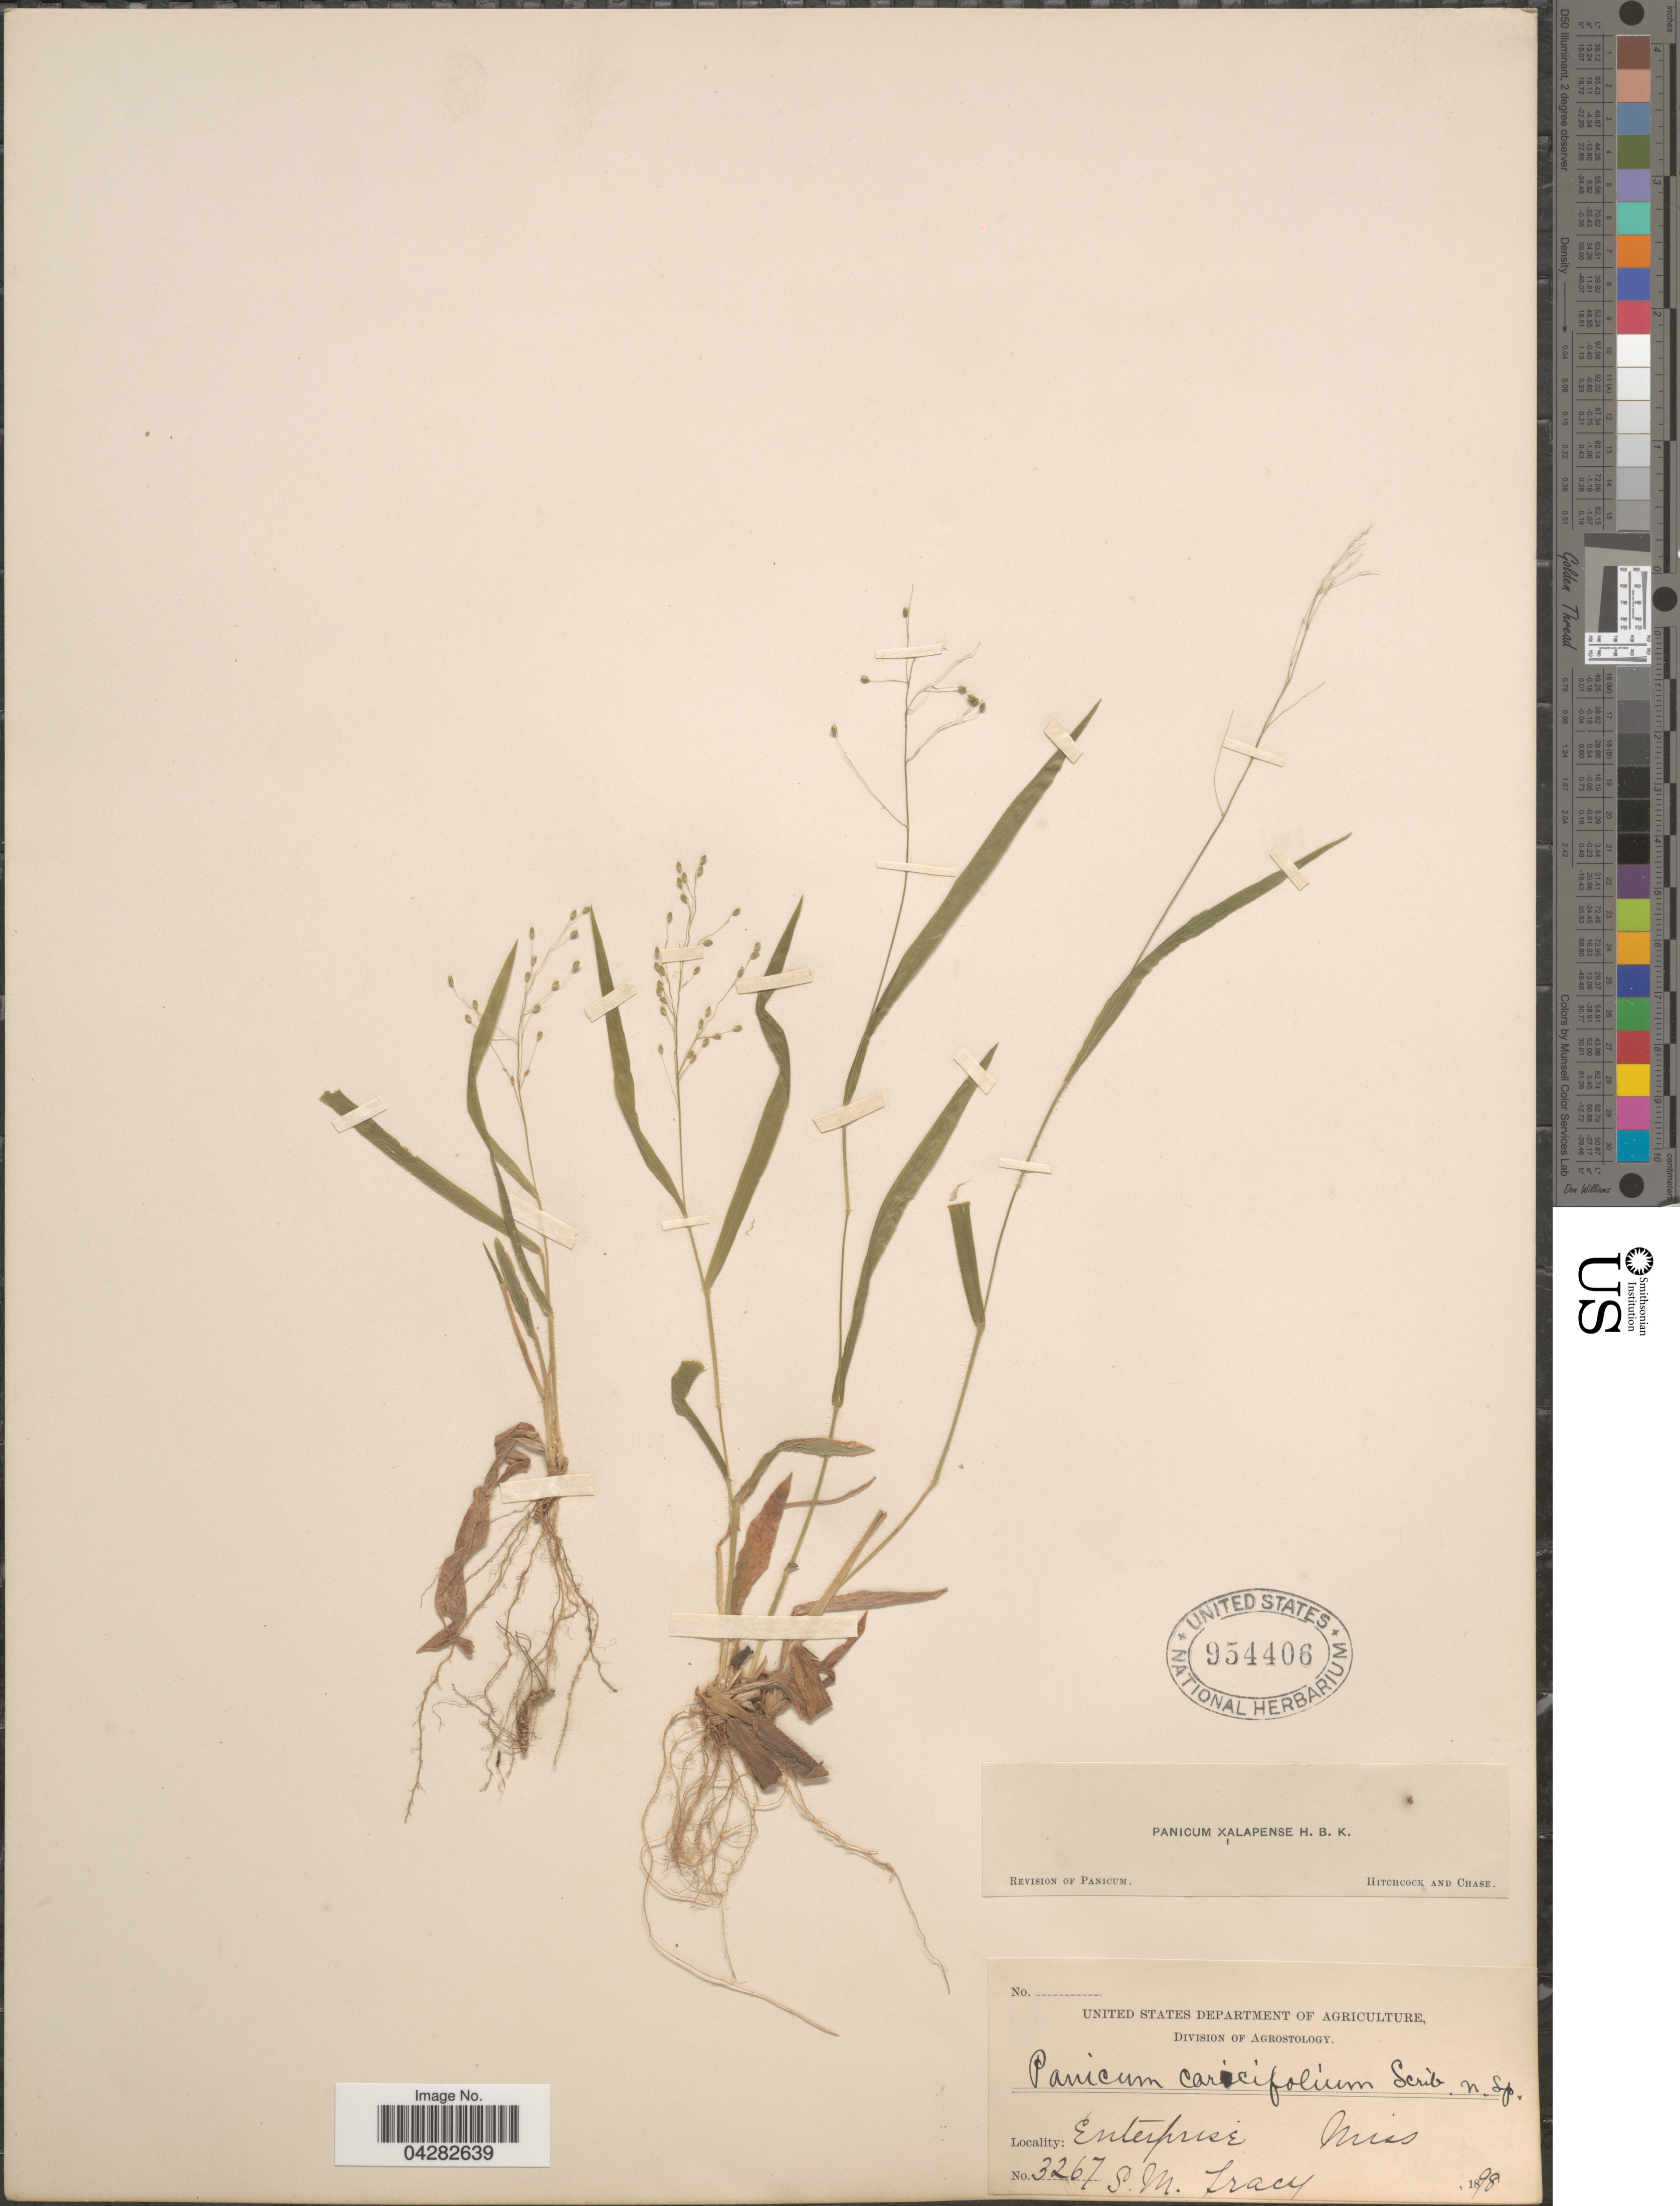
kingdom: Plantae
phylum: Tracheophyta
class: Liliopsida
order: Poales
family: Poaceae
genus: Dichanthelium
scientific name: Dichanthelium laxiflorum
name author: (Lam.) Gould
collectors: S. M. Tracy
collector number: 3267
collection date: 1898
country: United States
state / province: Mississippi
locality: Enterprise.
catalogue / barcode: US 954406